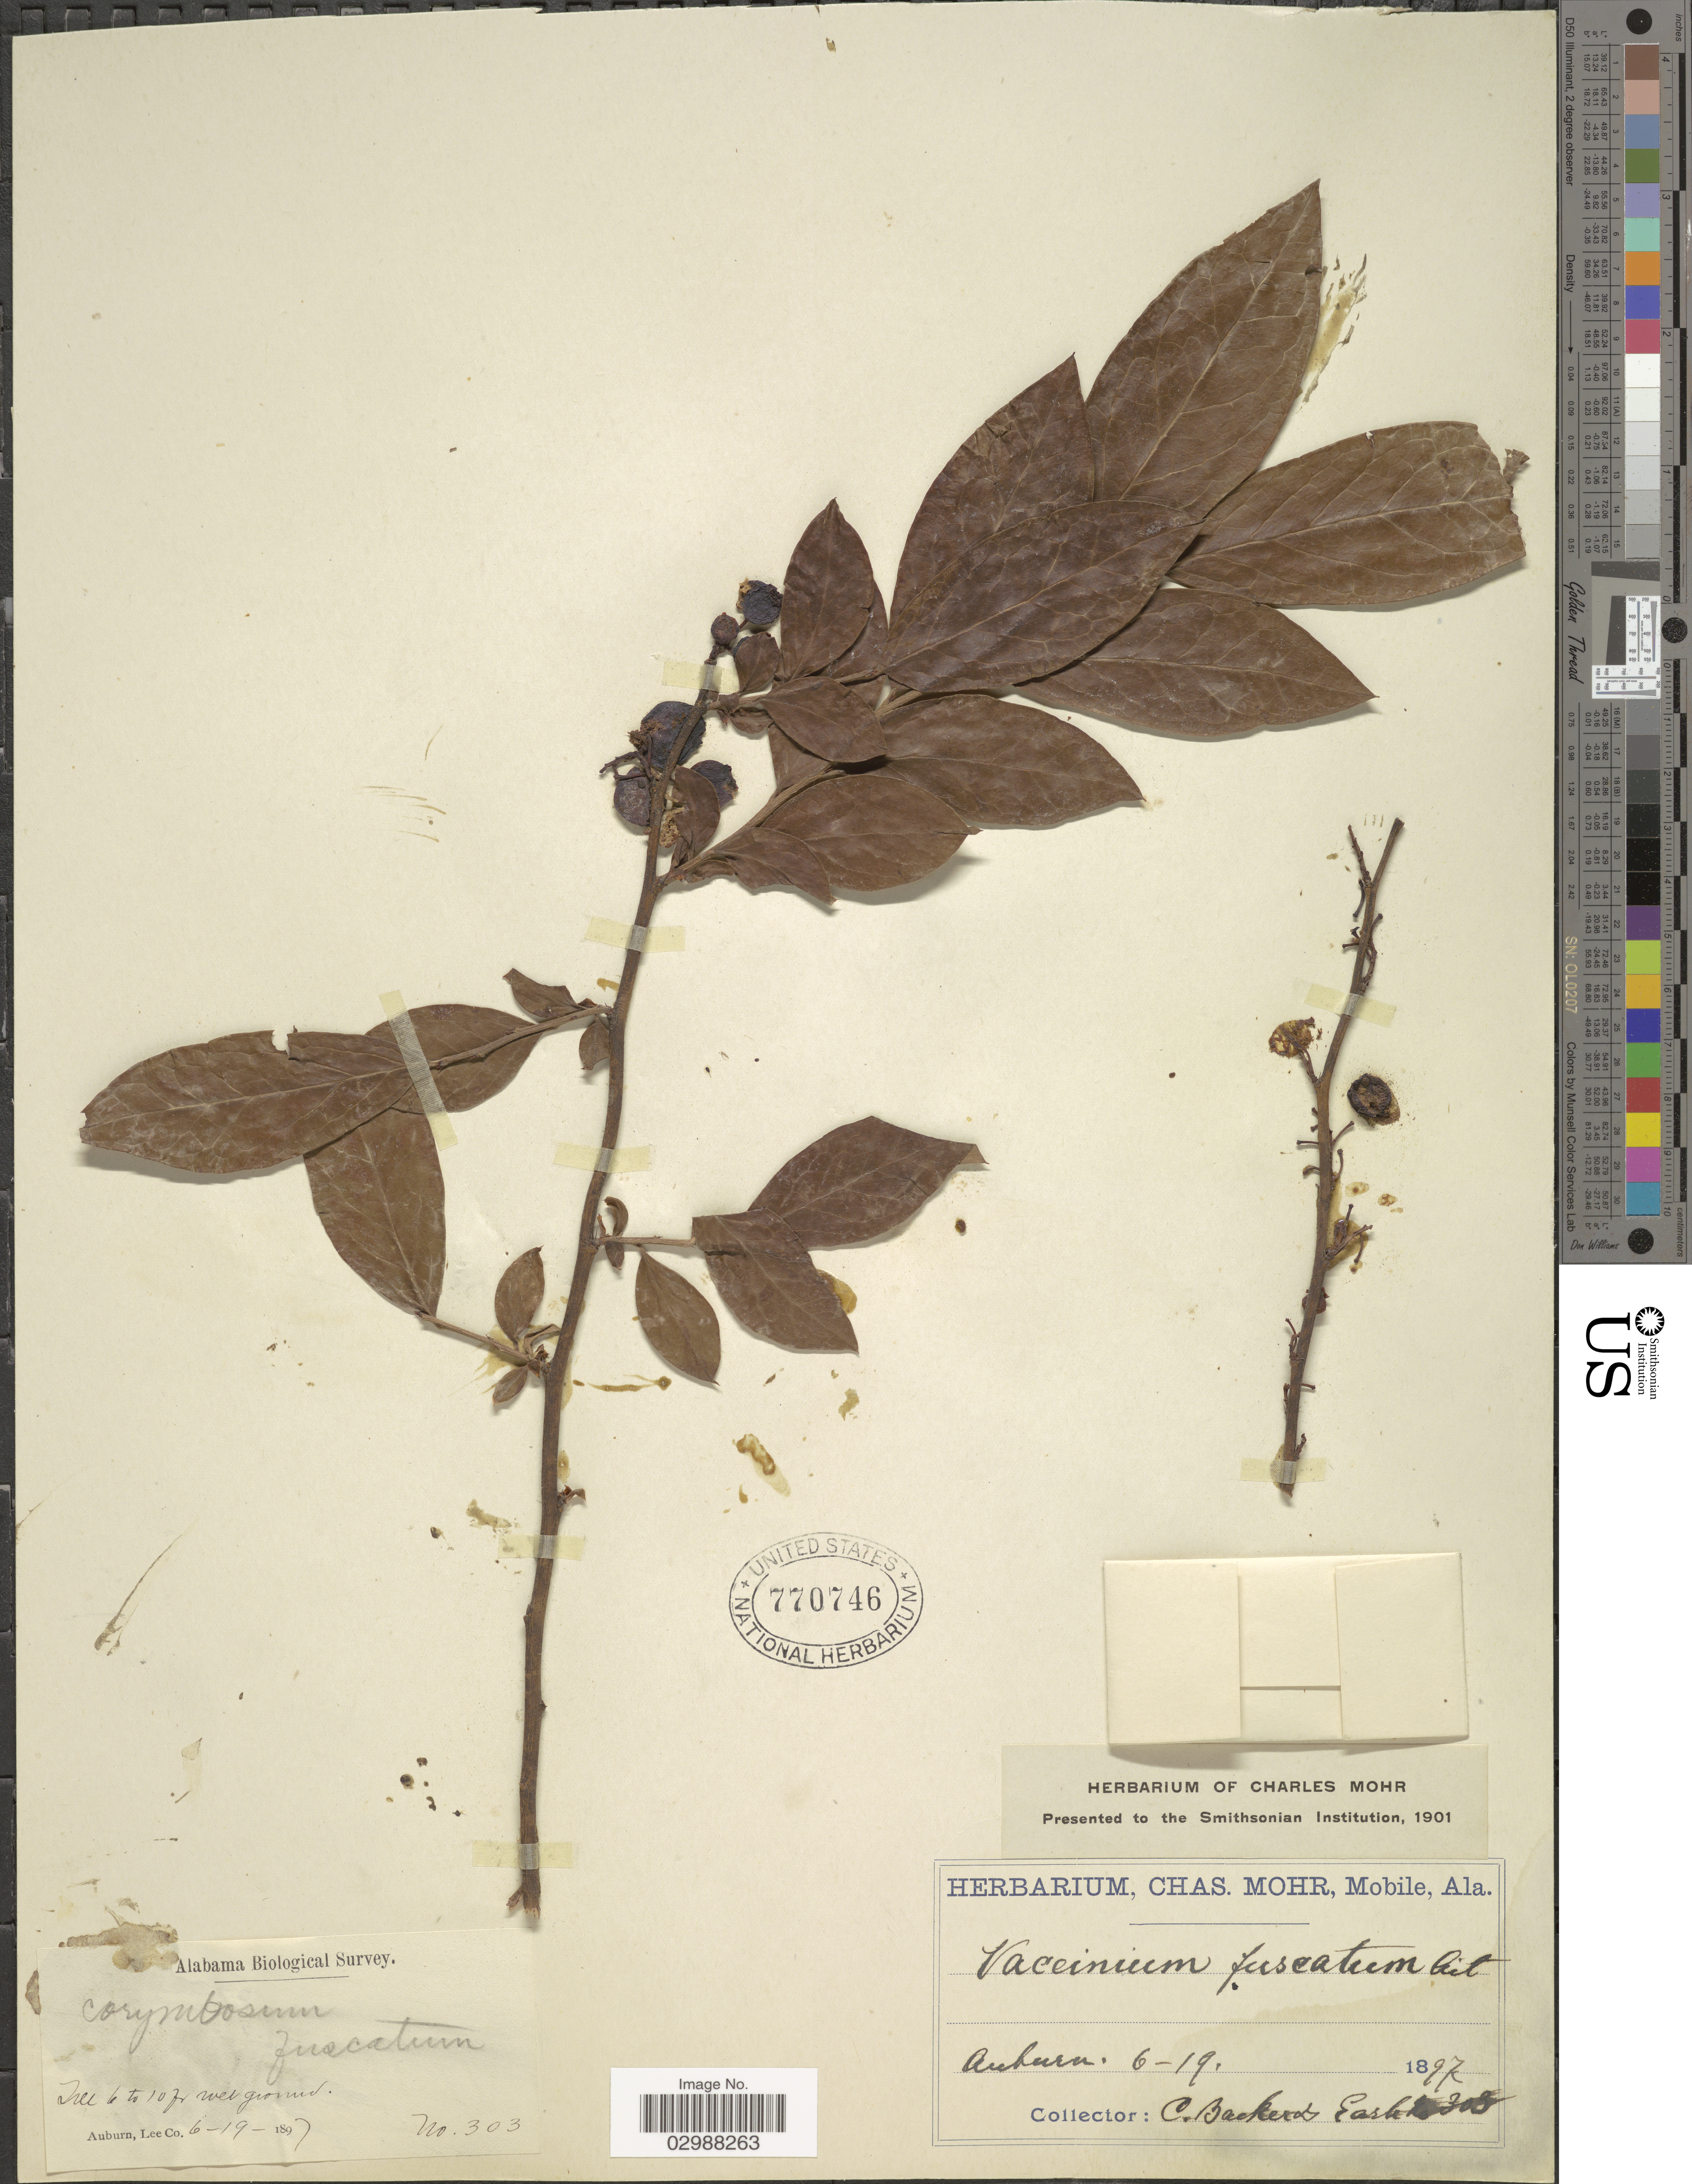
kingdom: Plantae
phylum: Tracheophyta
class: Magnoliopsida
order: Ericales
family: Ericaceae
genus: Vaccinium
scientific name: Vaccinium fuscatum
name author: Aiton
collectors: C. A. Backer & -. Earle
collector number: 303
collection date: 1897-06-19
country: United States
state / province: Alabama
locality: Auburn, Lee Co.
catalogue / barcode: US 770746